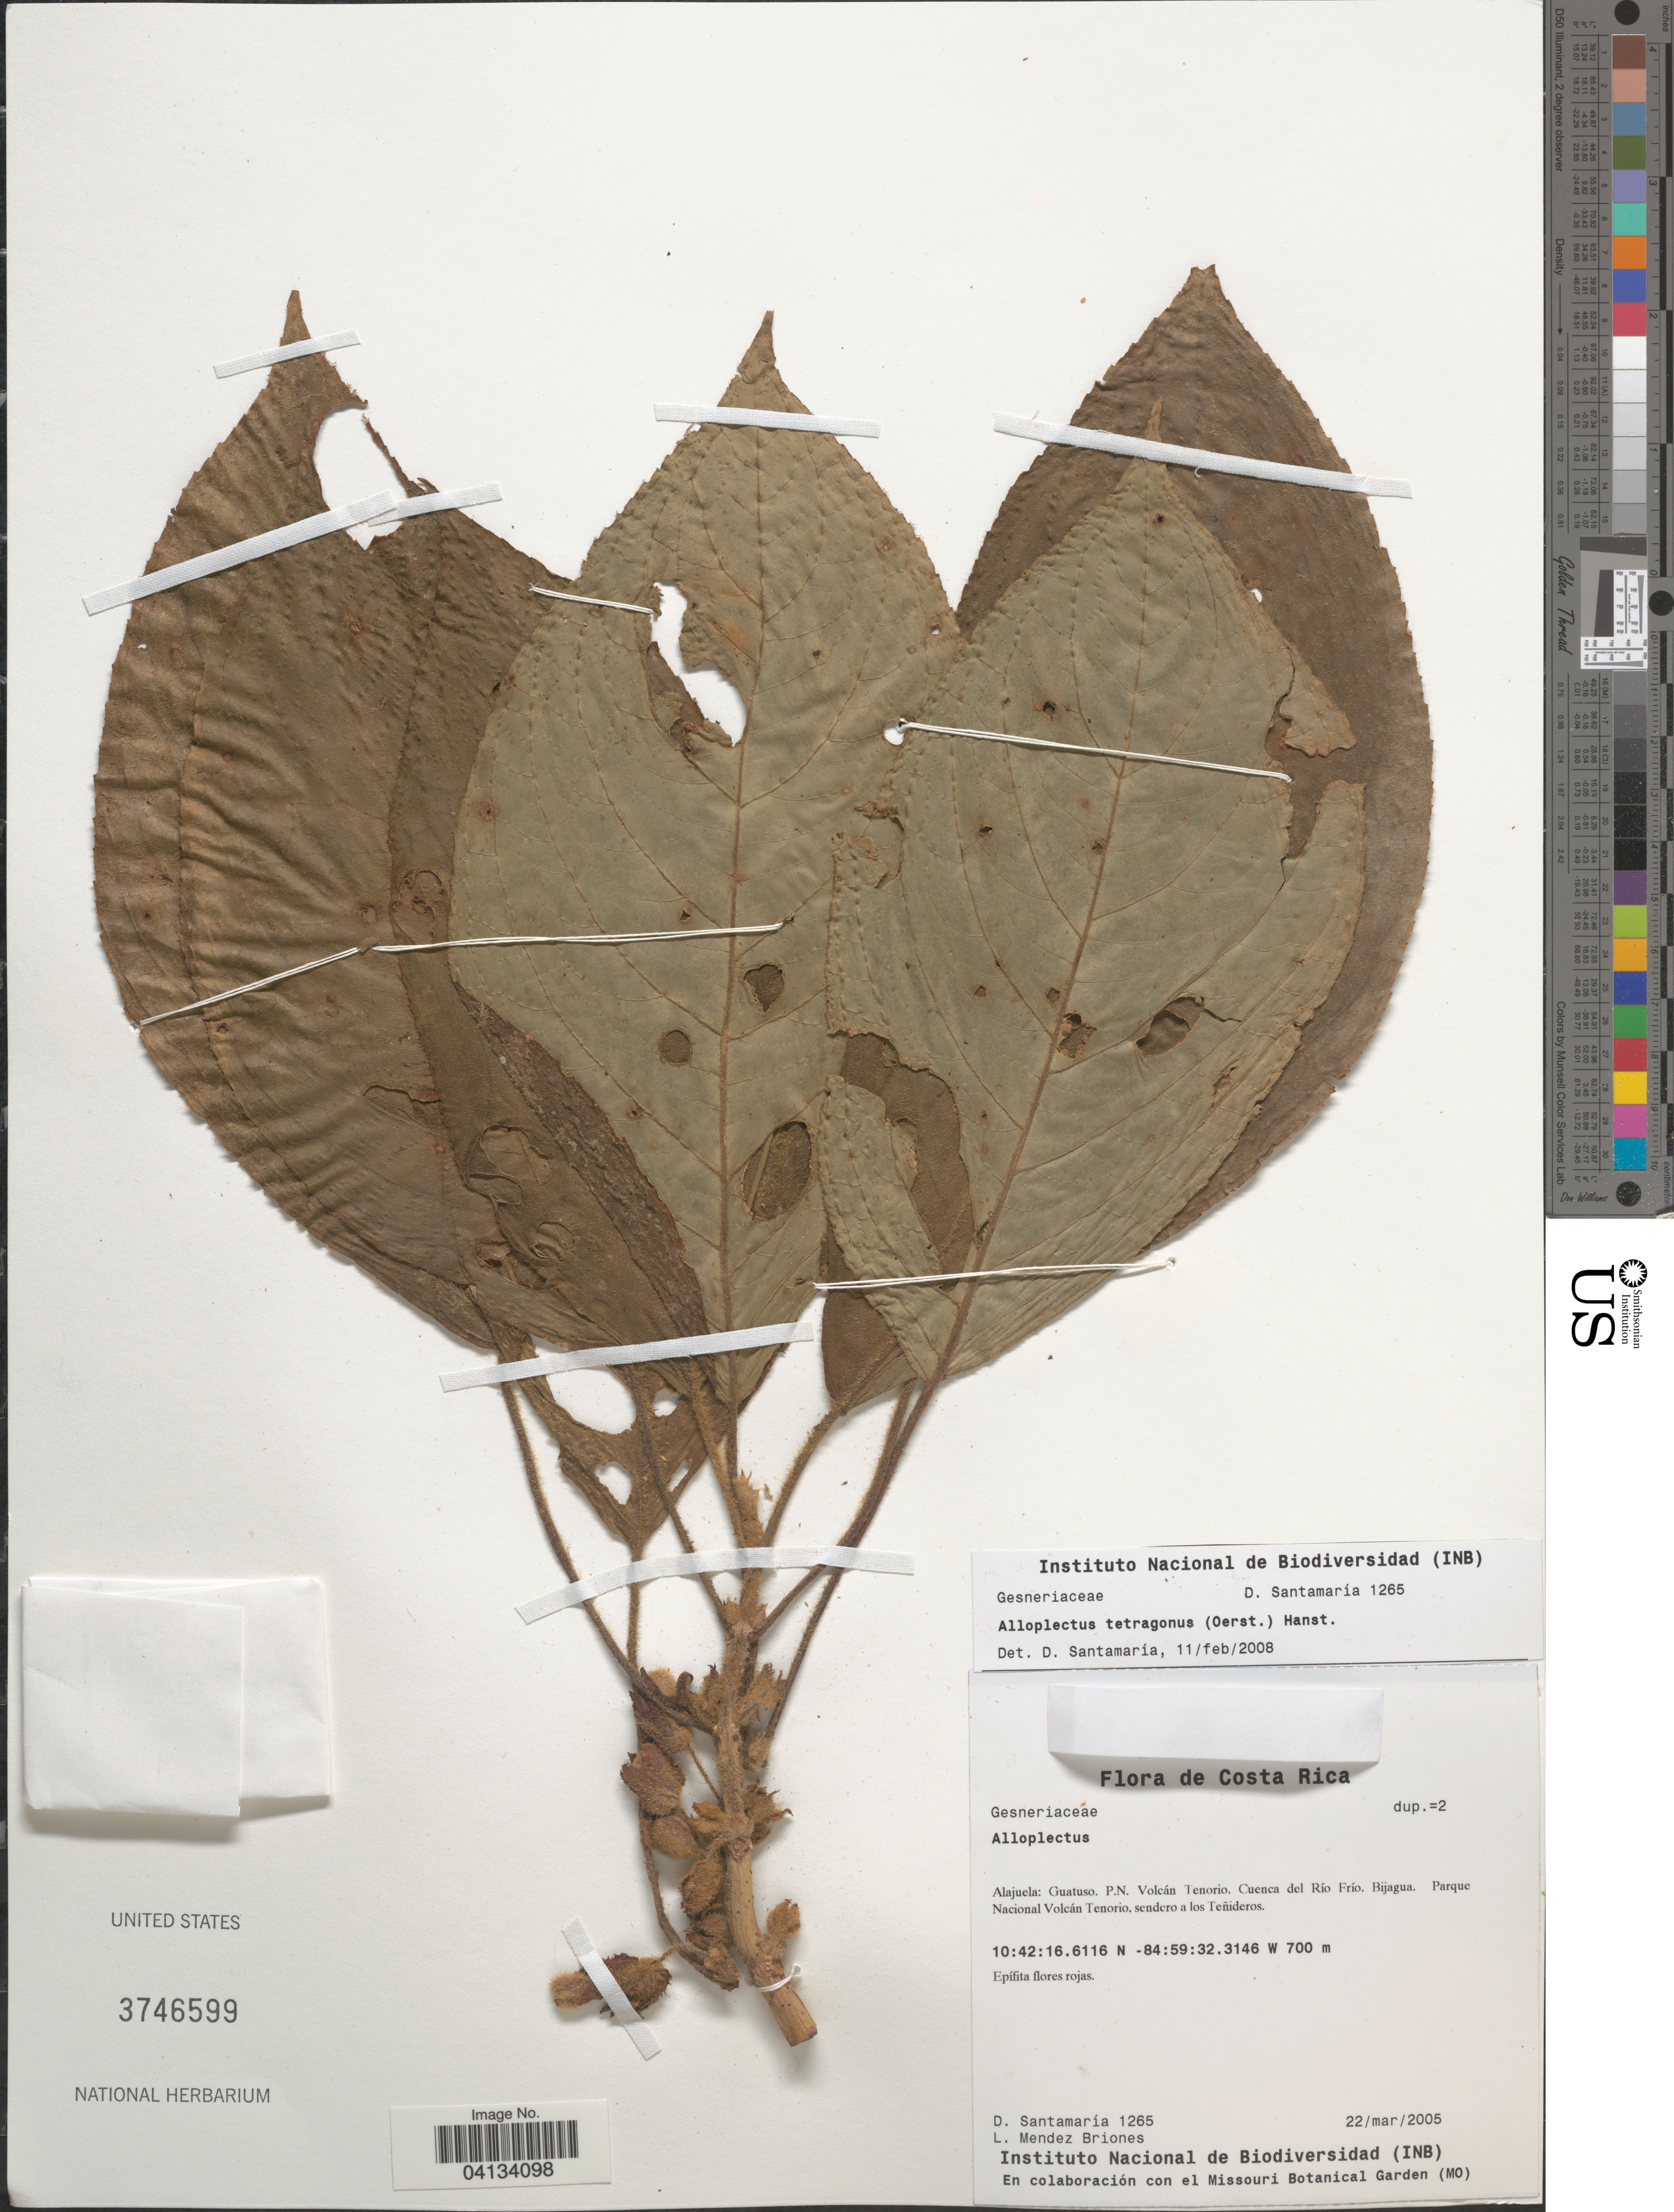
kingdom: Plantae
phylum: Tracheophyta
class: Magnoliopsida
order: Lamiales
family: Gesneriaceae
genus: Alloplectus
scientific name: Alloplectus tetragonus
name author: (Hanst.) Hanst.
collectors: D. Santamaria & L. Mendez Briones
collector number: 1265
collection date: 2005-03-22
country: Costa Rica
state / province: Alajuela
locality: Guatuso. P.N. Volcán Tenorio. Cuenca del Río Frío. Bijagua. Parque Nacional Volcán Tenorio, sendero a los Teñideros.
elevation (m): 700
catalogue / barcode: US 3746599